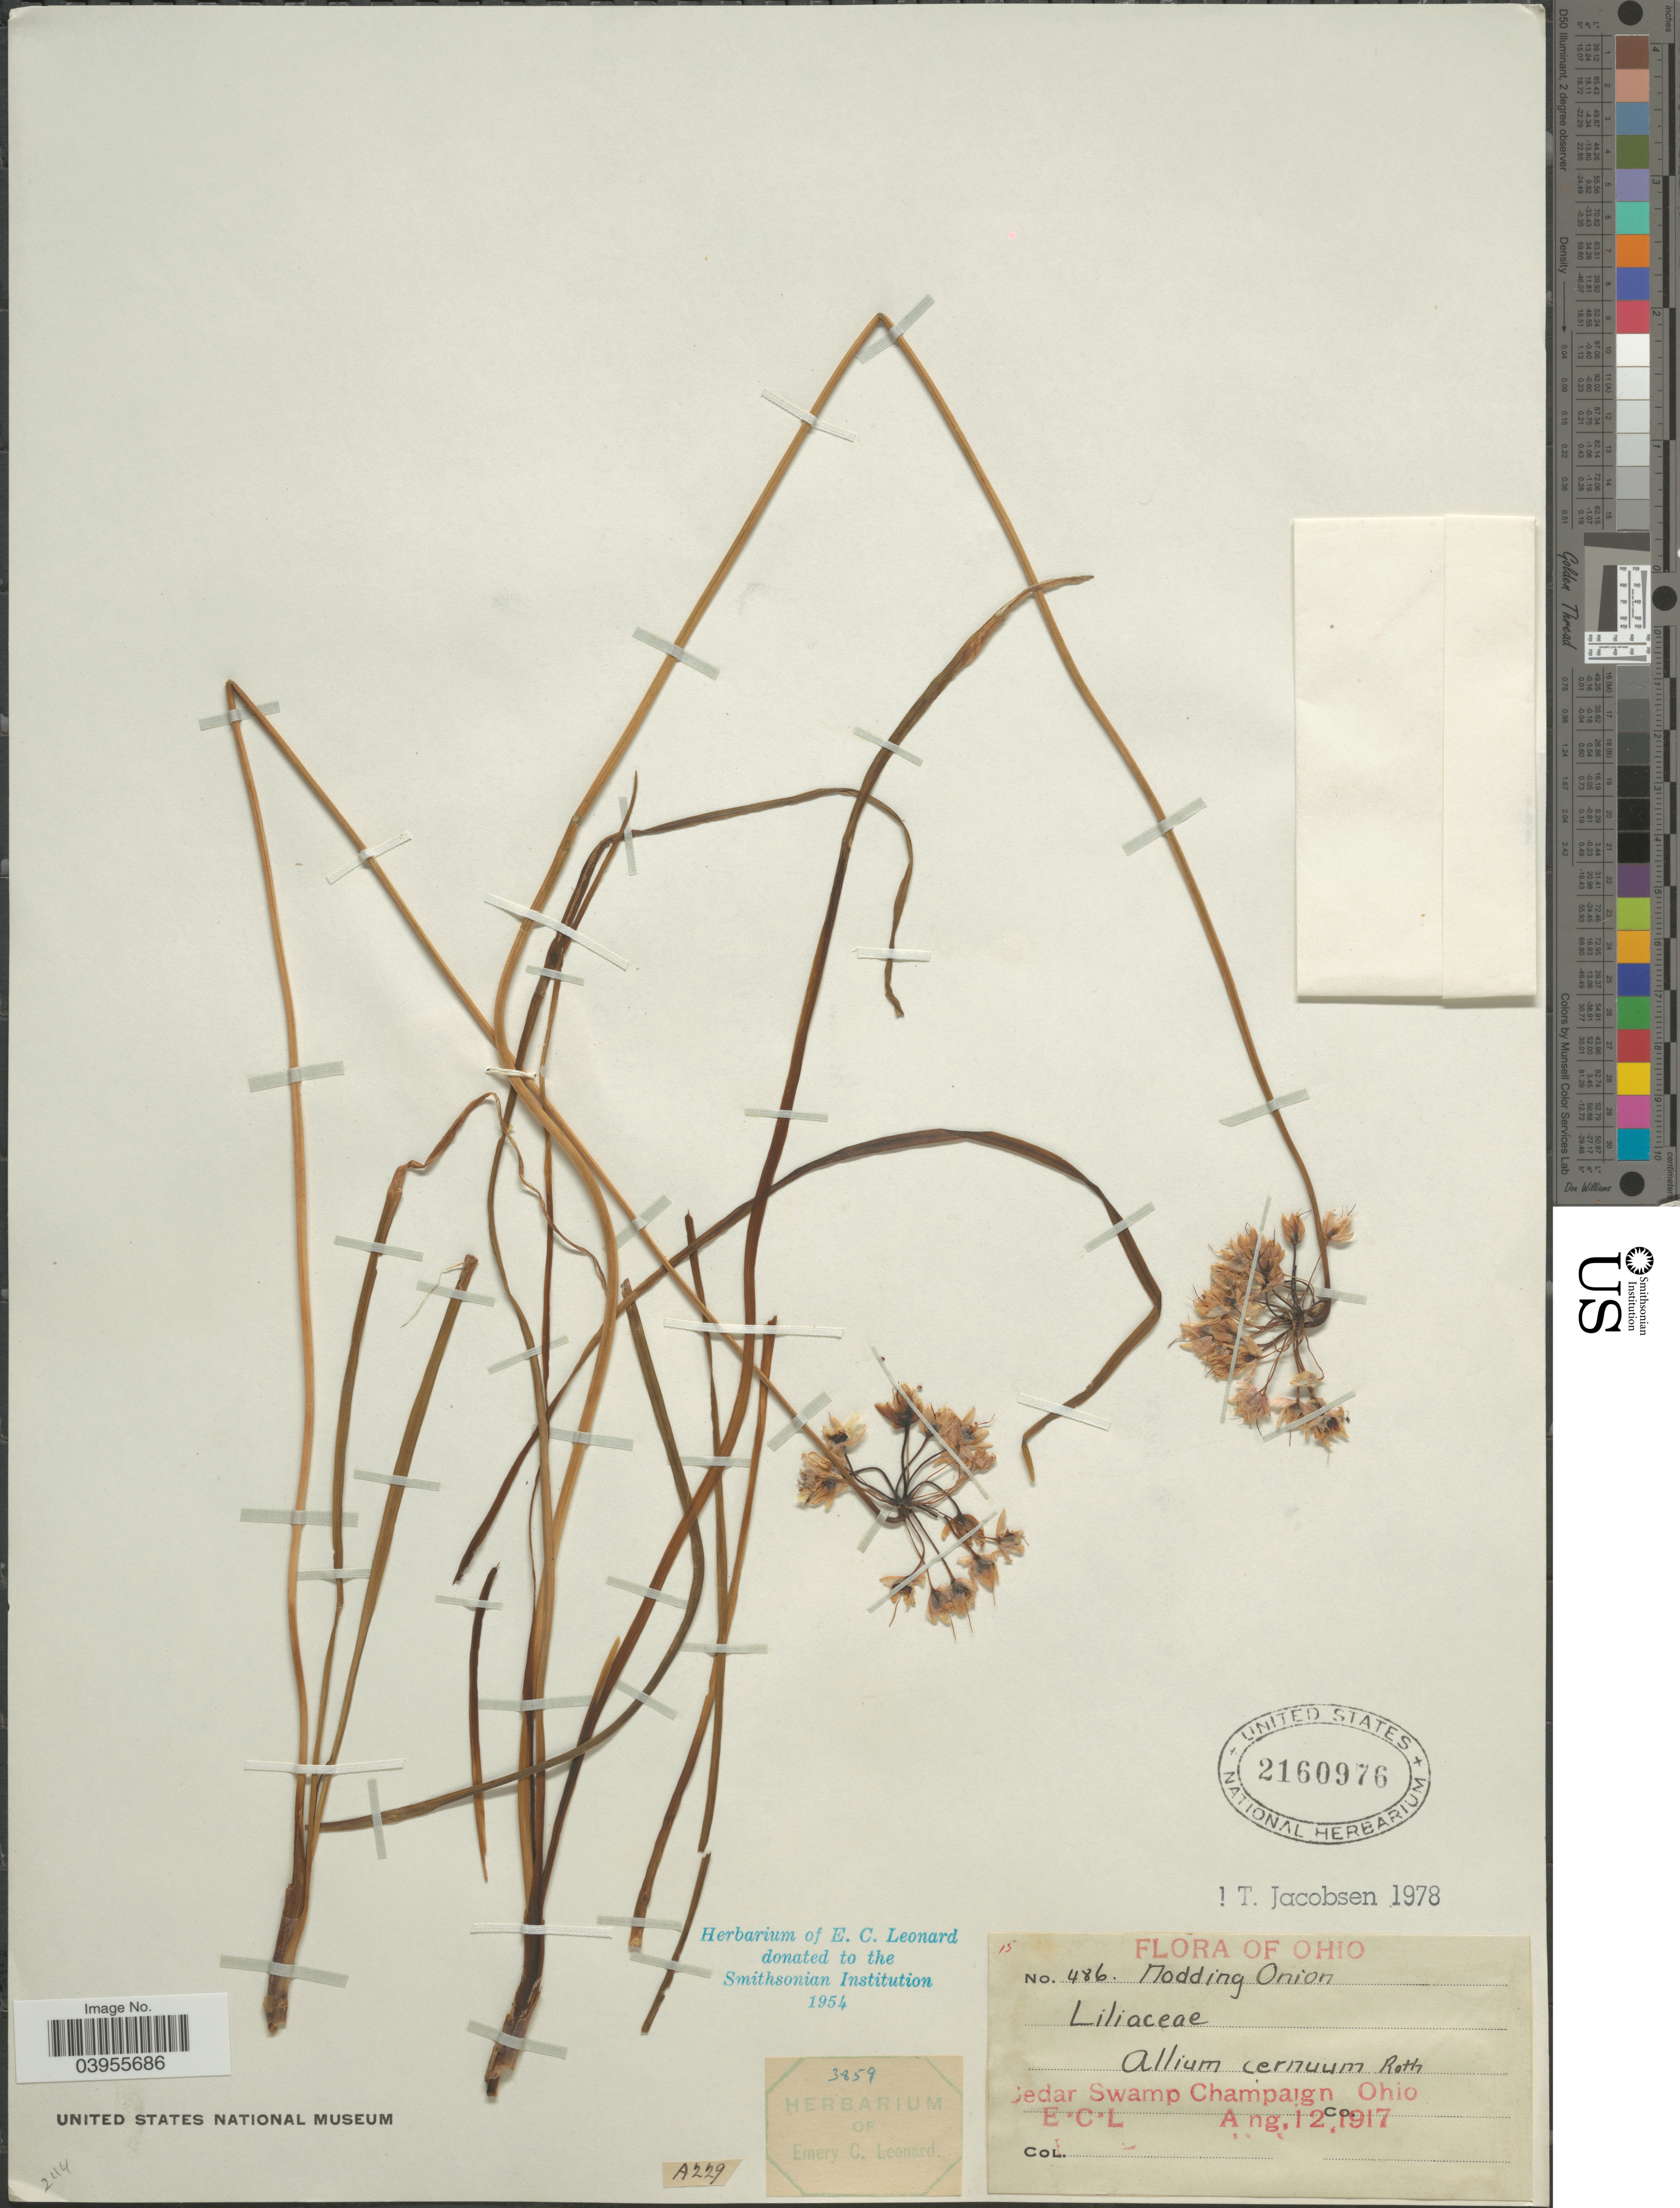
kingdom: Plantae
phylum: Tracheophyta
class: Liliopsida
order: Asparagales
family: Amaryllidaceae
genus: Allium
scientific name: Allium cernuum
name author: Roth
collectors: E. C. Leonard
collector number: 486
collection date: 1917-08-12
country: United States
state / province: Ohio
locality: Cedar Swamp Champaign.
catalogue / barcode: US 2160976